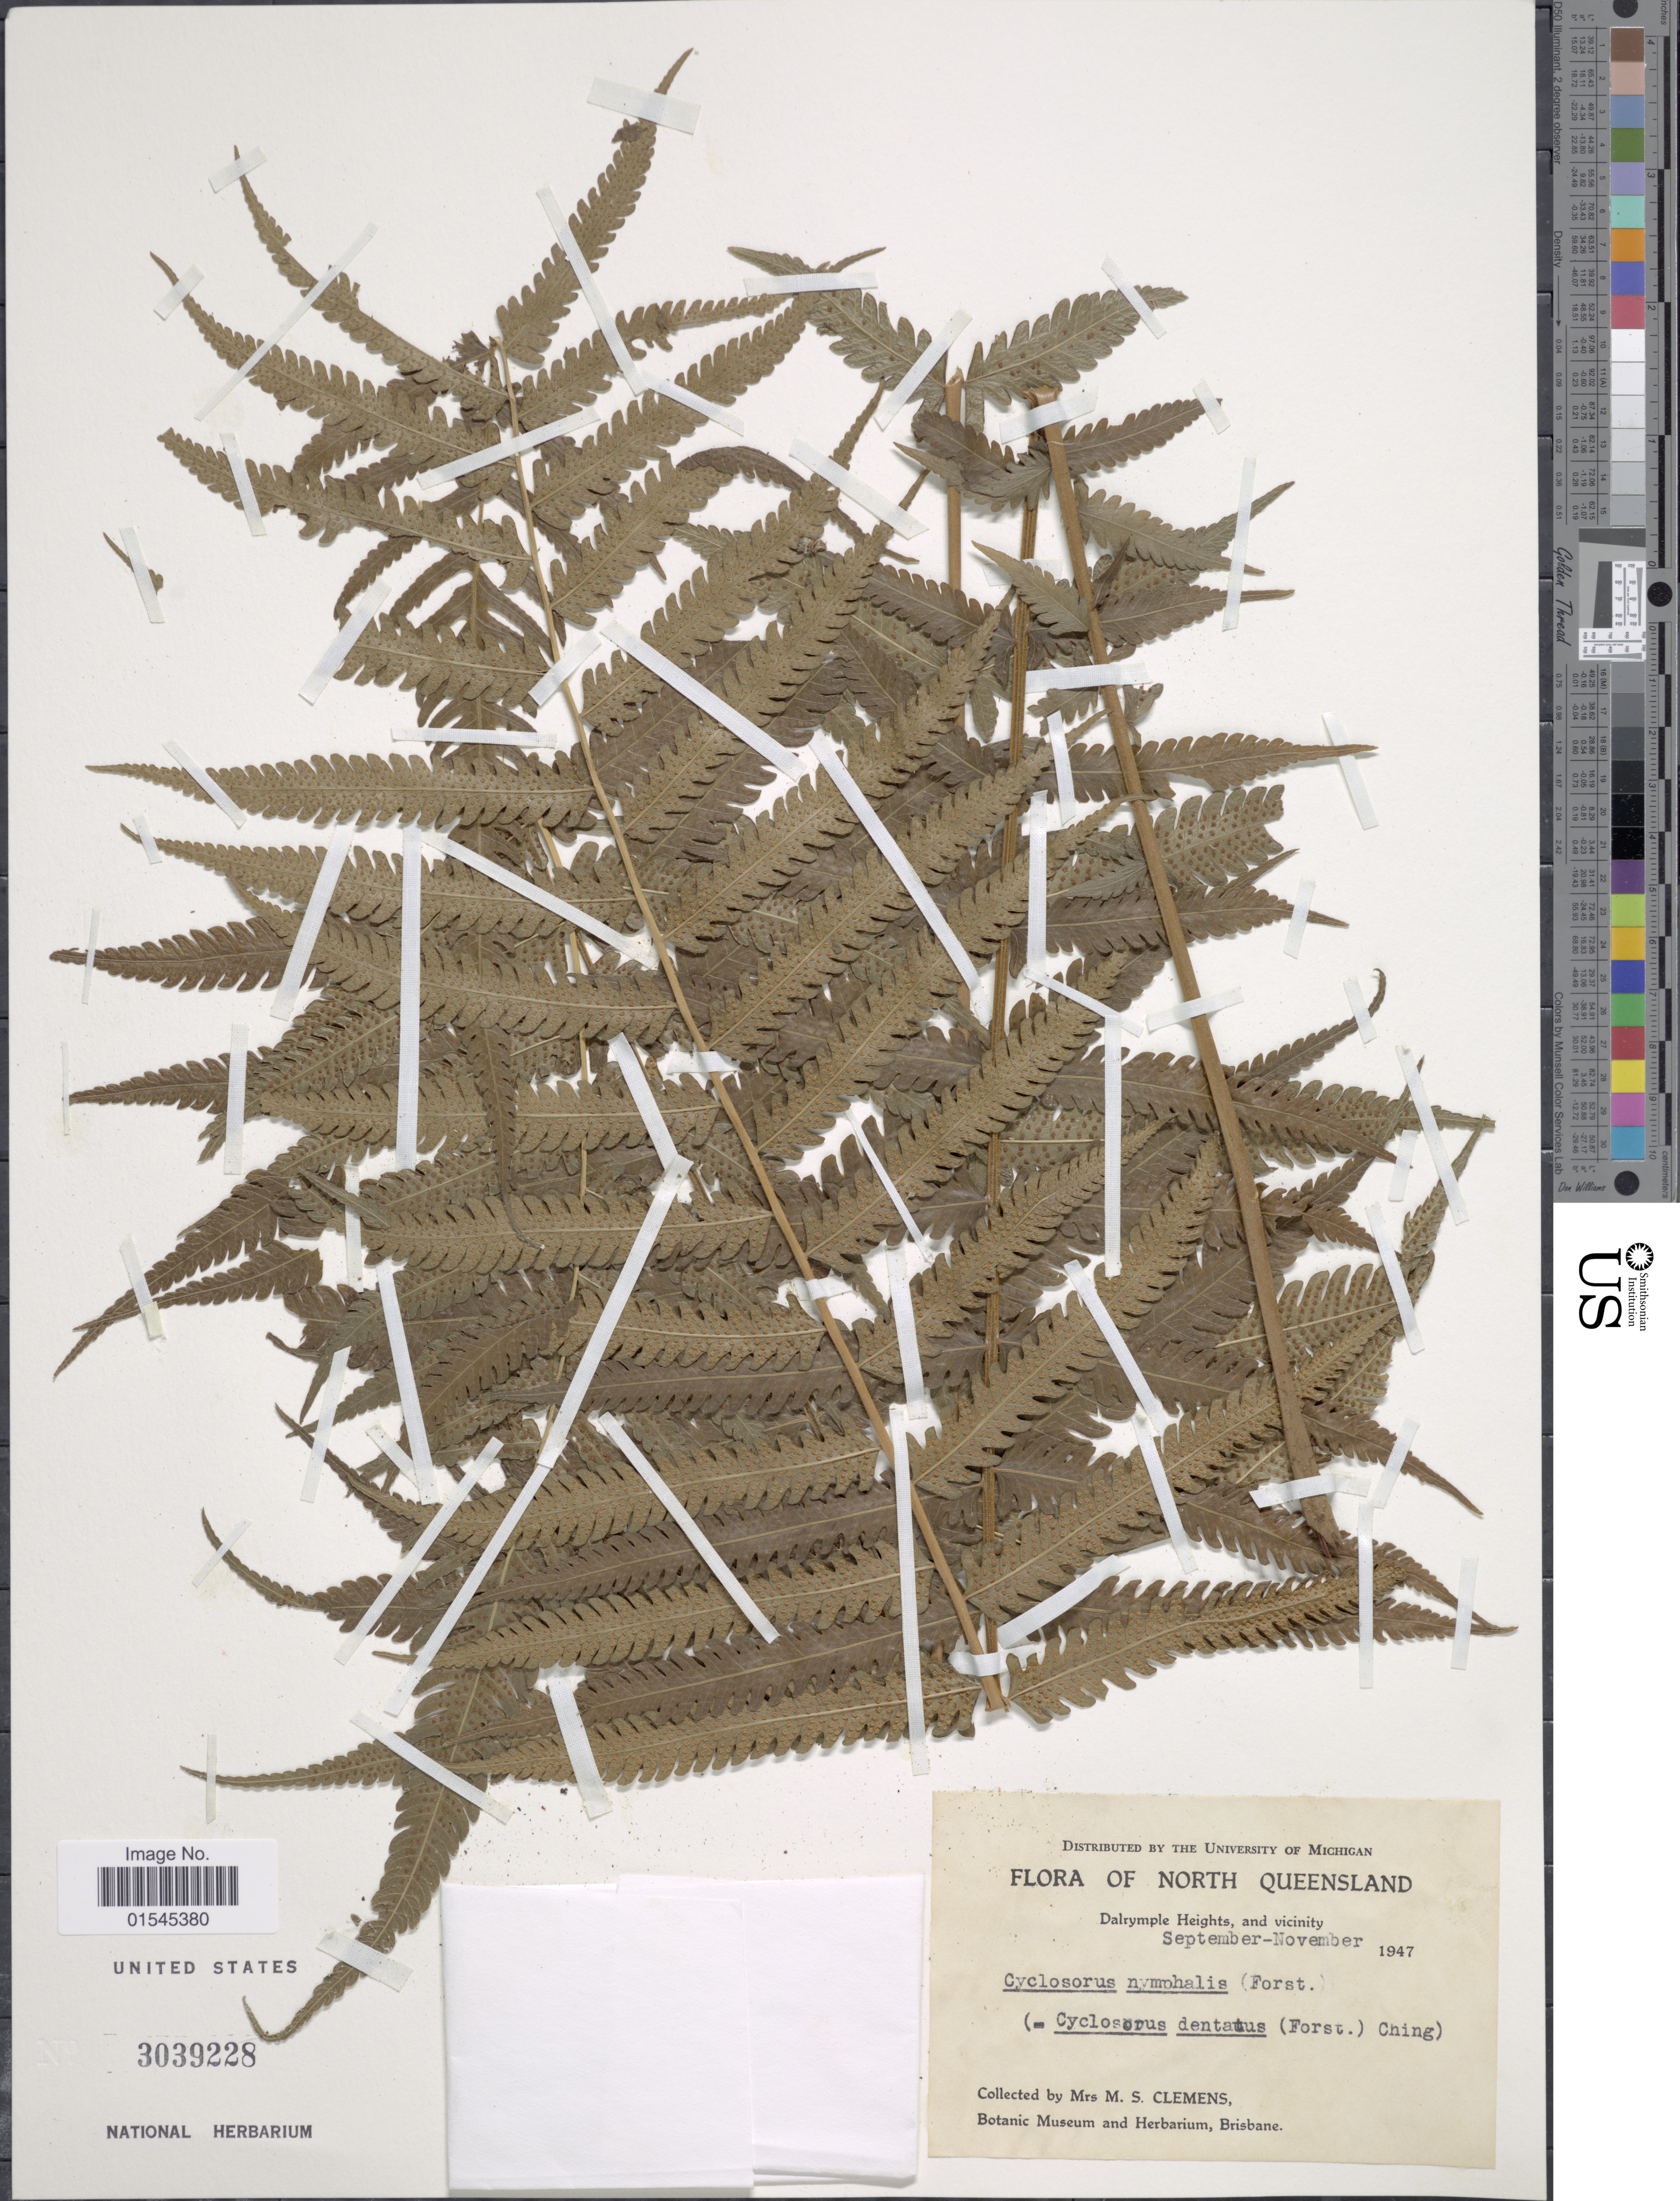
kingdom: Plantae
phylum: Tracheophyta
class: Polypodiopsida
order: Polypodiales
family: Thelypteridaceae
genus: Sphaerostephanos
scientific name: Sphaerostephanos nymphalis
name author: (Copel.) Holttum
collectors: M. S. Clemens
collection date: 1947-09/1947-11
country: Australia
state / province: Queensland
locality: North Queensland. Dalrymple Heights, and vicinity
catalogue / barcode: US 3039228